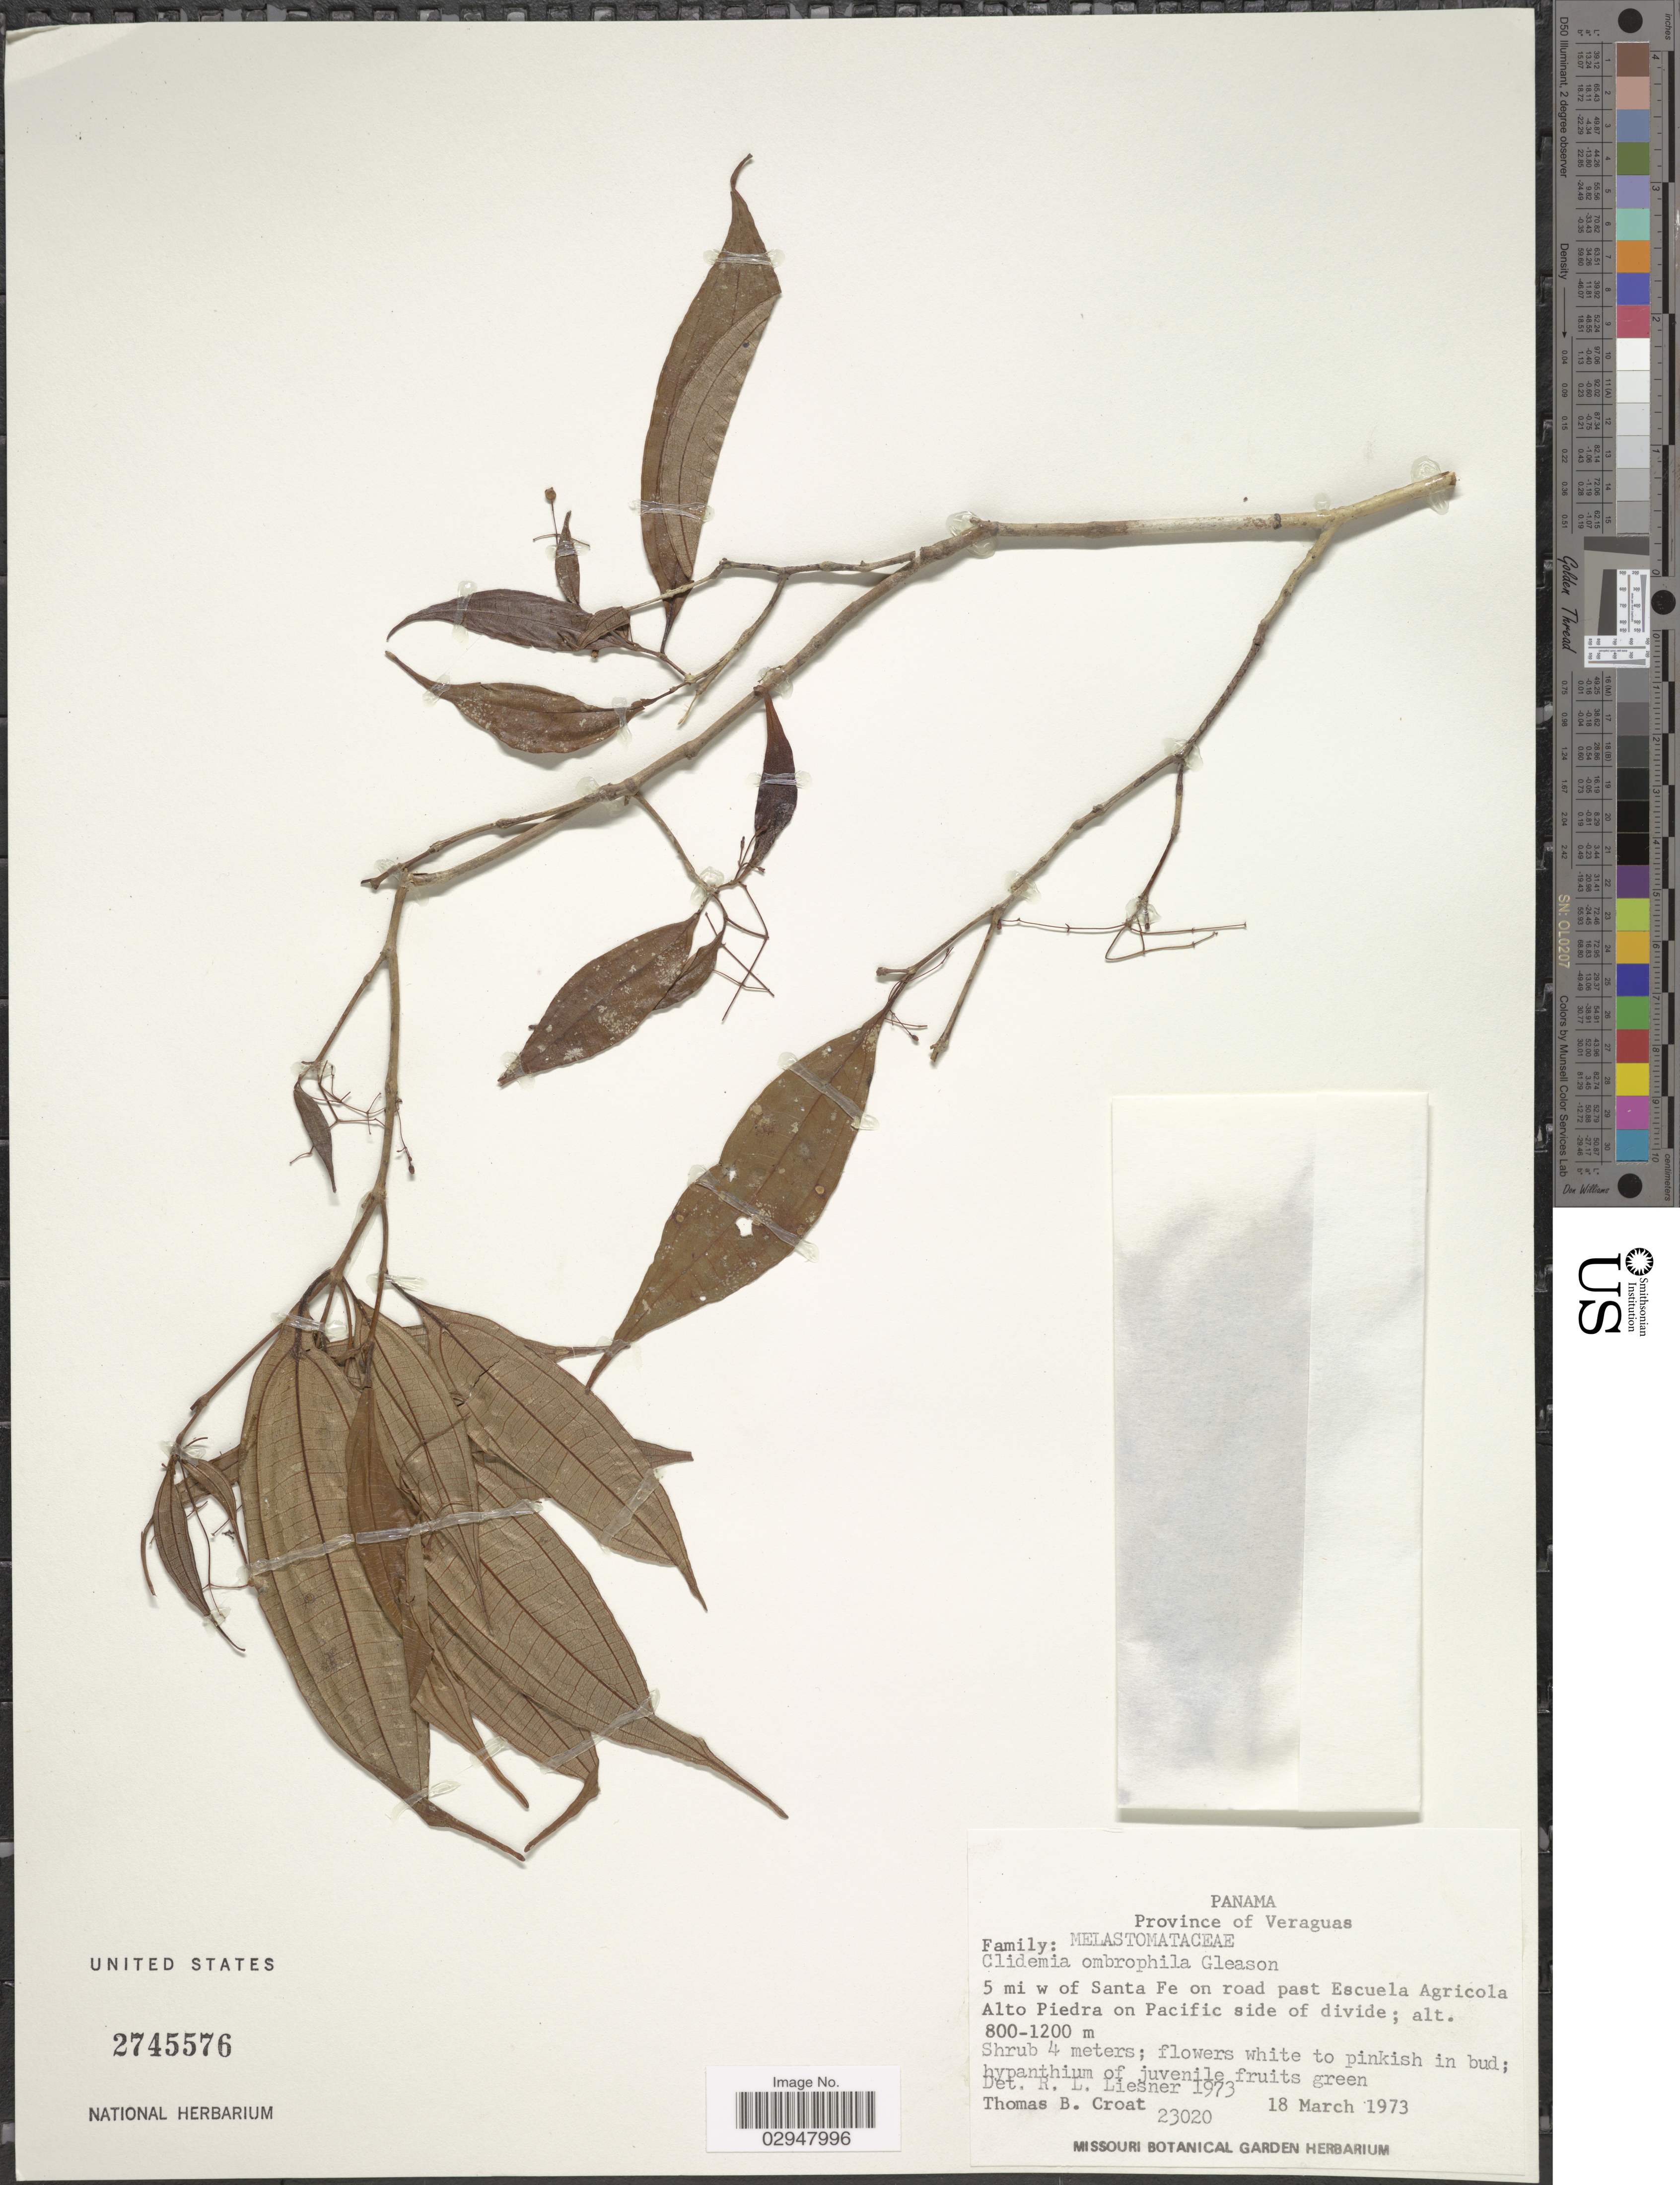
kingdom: Plantae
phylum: Tracheophyta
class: Magnoliopsida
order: Myrtales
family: Melastomataceae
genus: Clidemia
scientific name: Clidemia ombrophila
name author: Gleason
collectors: T. B. Croat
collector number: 23020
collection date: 1973-03-18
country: Panama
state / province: Veraguas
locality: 5 mi w of Santa Fe on road past Escuela Agricola Alto Piedra on Pacific side of divide.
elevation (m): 800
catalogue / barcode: US 2745576